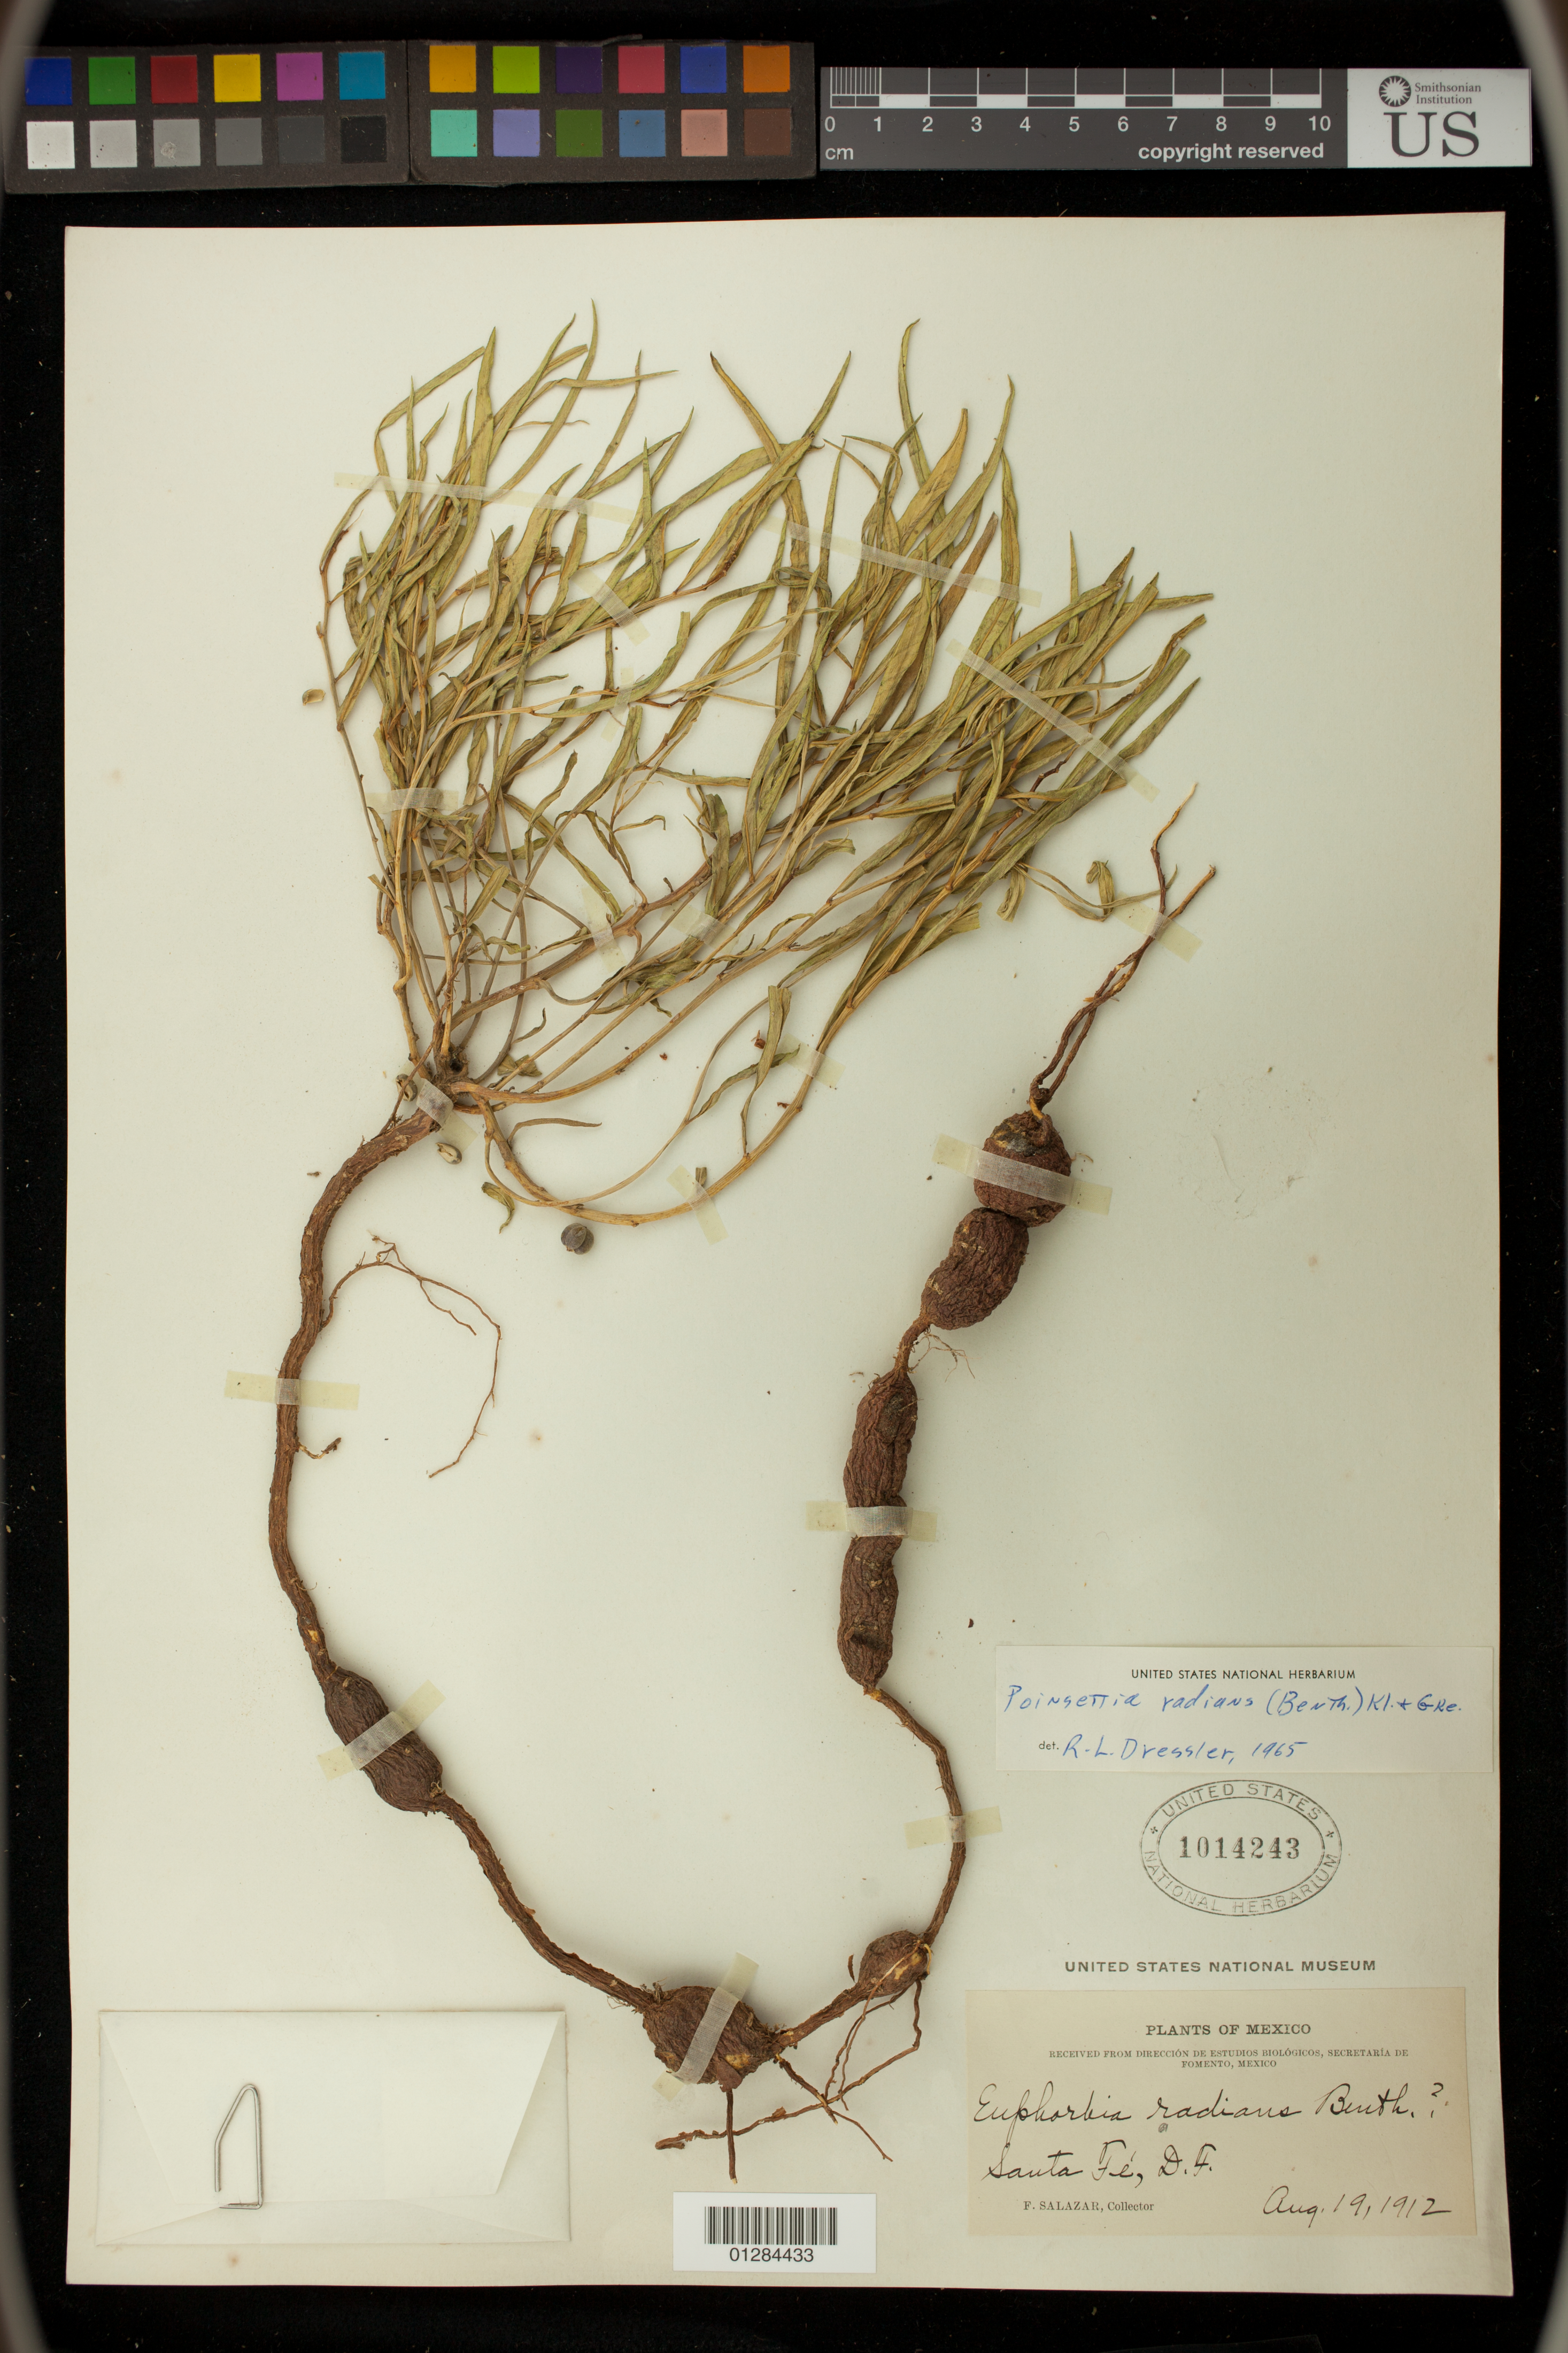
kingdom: Plantae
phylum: Tracheophyta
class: Magnoliopsida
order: Malpighiales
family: Euphorbiaceae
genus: Euphorbia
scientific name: Euphorbia radians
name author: Benth.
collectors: F. Salazar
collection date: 1912-08-19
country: Mexico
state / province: Distrito Federal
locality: Santa Fe, D.F., Mexico City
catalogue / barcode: US 1014243